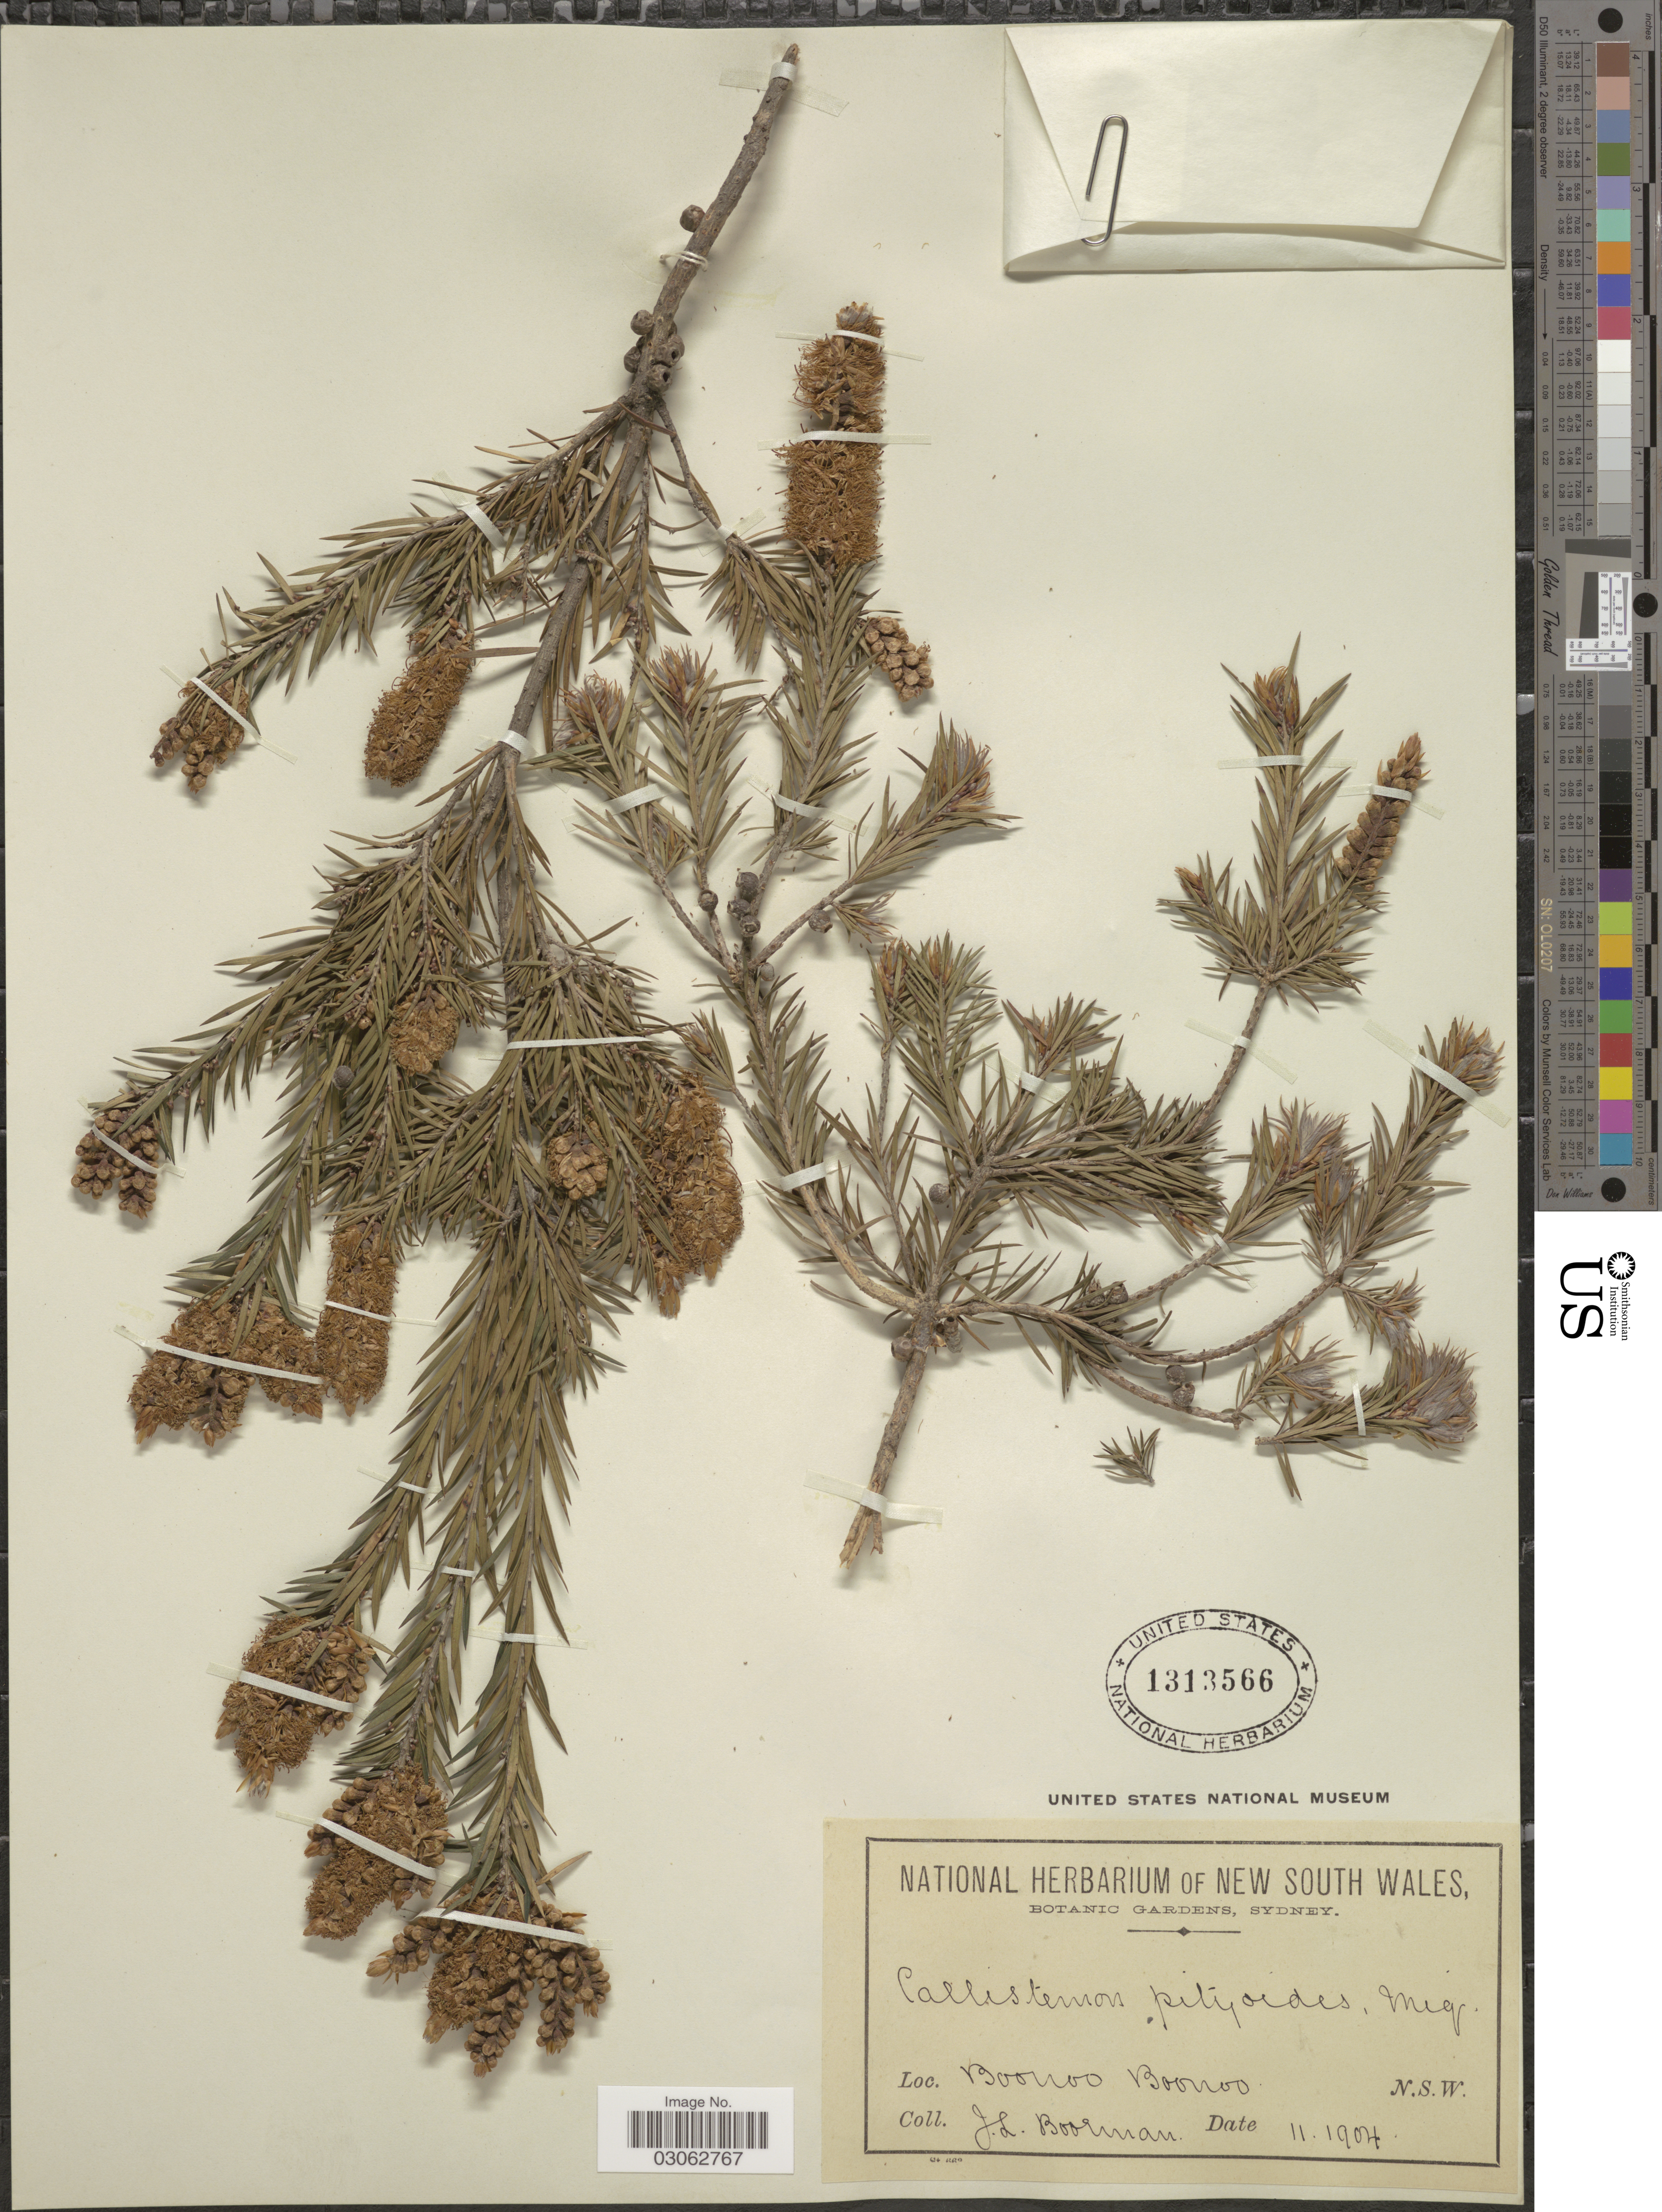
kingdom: Plantae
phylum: Tracheophyta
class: Magnoliopsida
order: Myrtales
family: Myrtaceae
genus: Callistemon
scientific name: Callistemon pityoides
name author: F. Muell.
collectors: J. Boorman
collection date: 1904-11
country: Australia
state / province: New South Wales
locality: Boonoo Boonoo. N.S.W.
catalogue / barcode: US 1313566